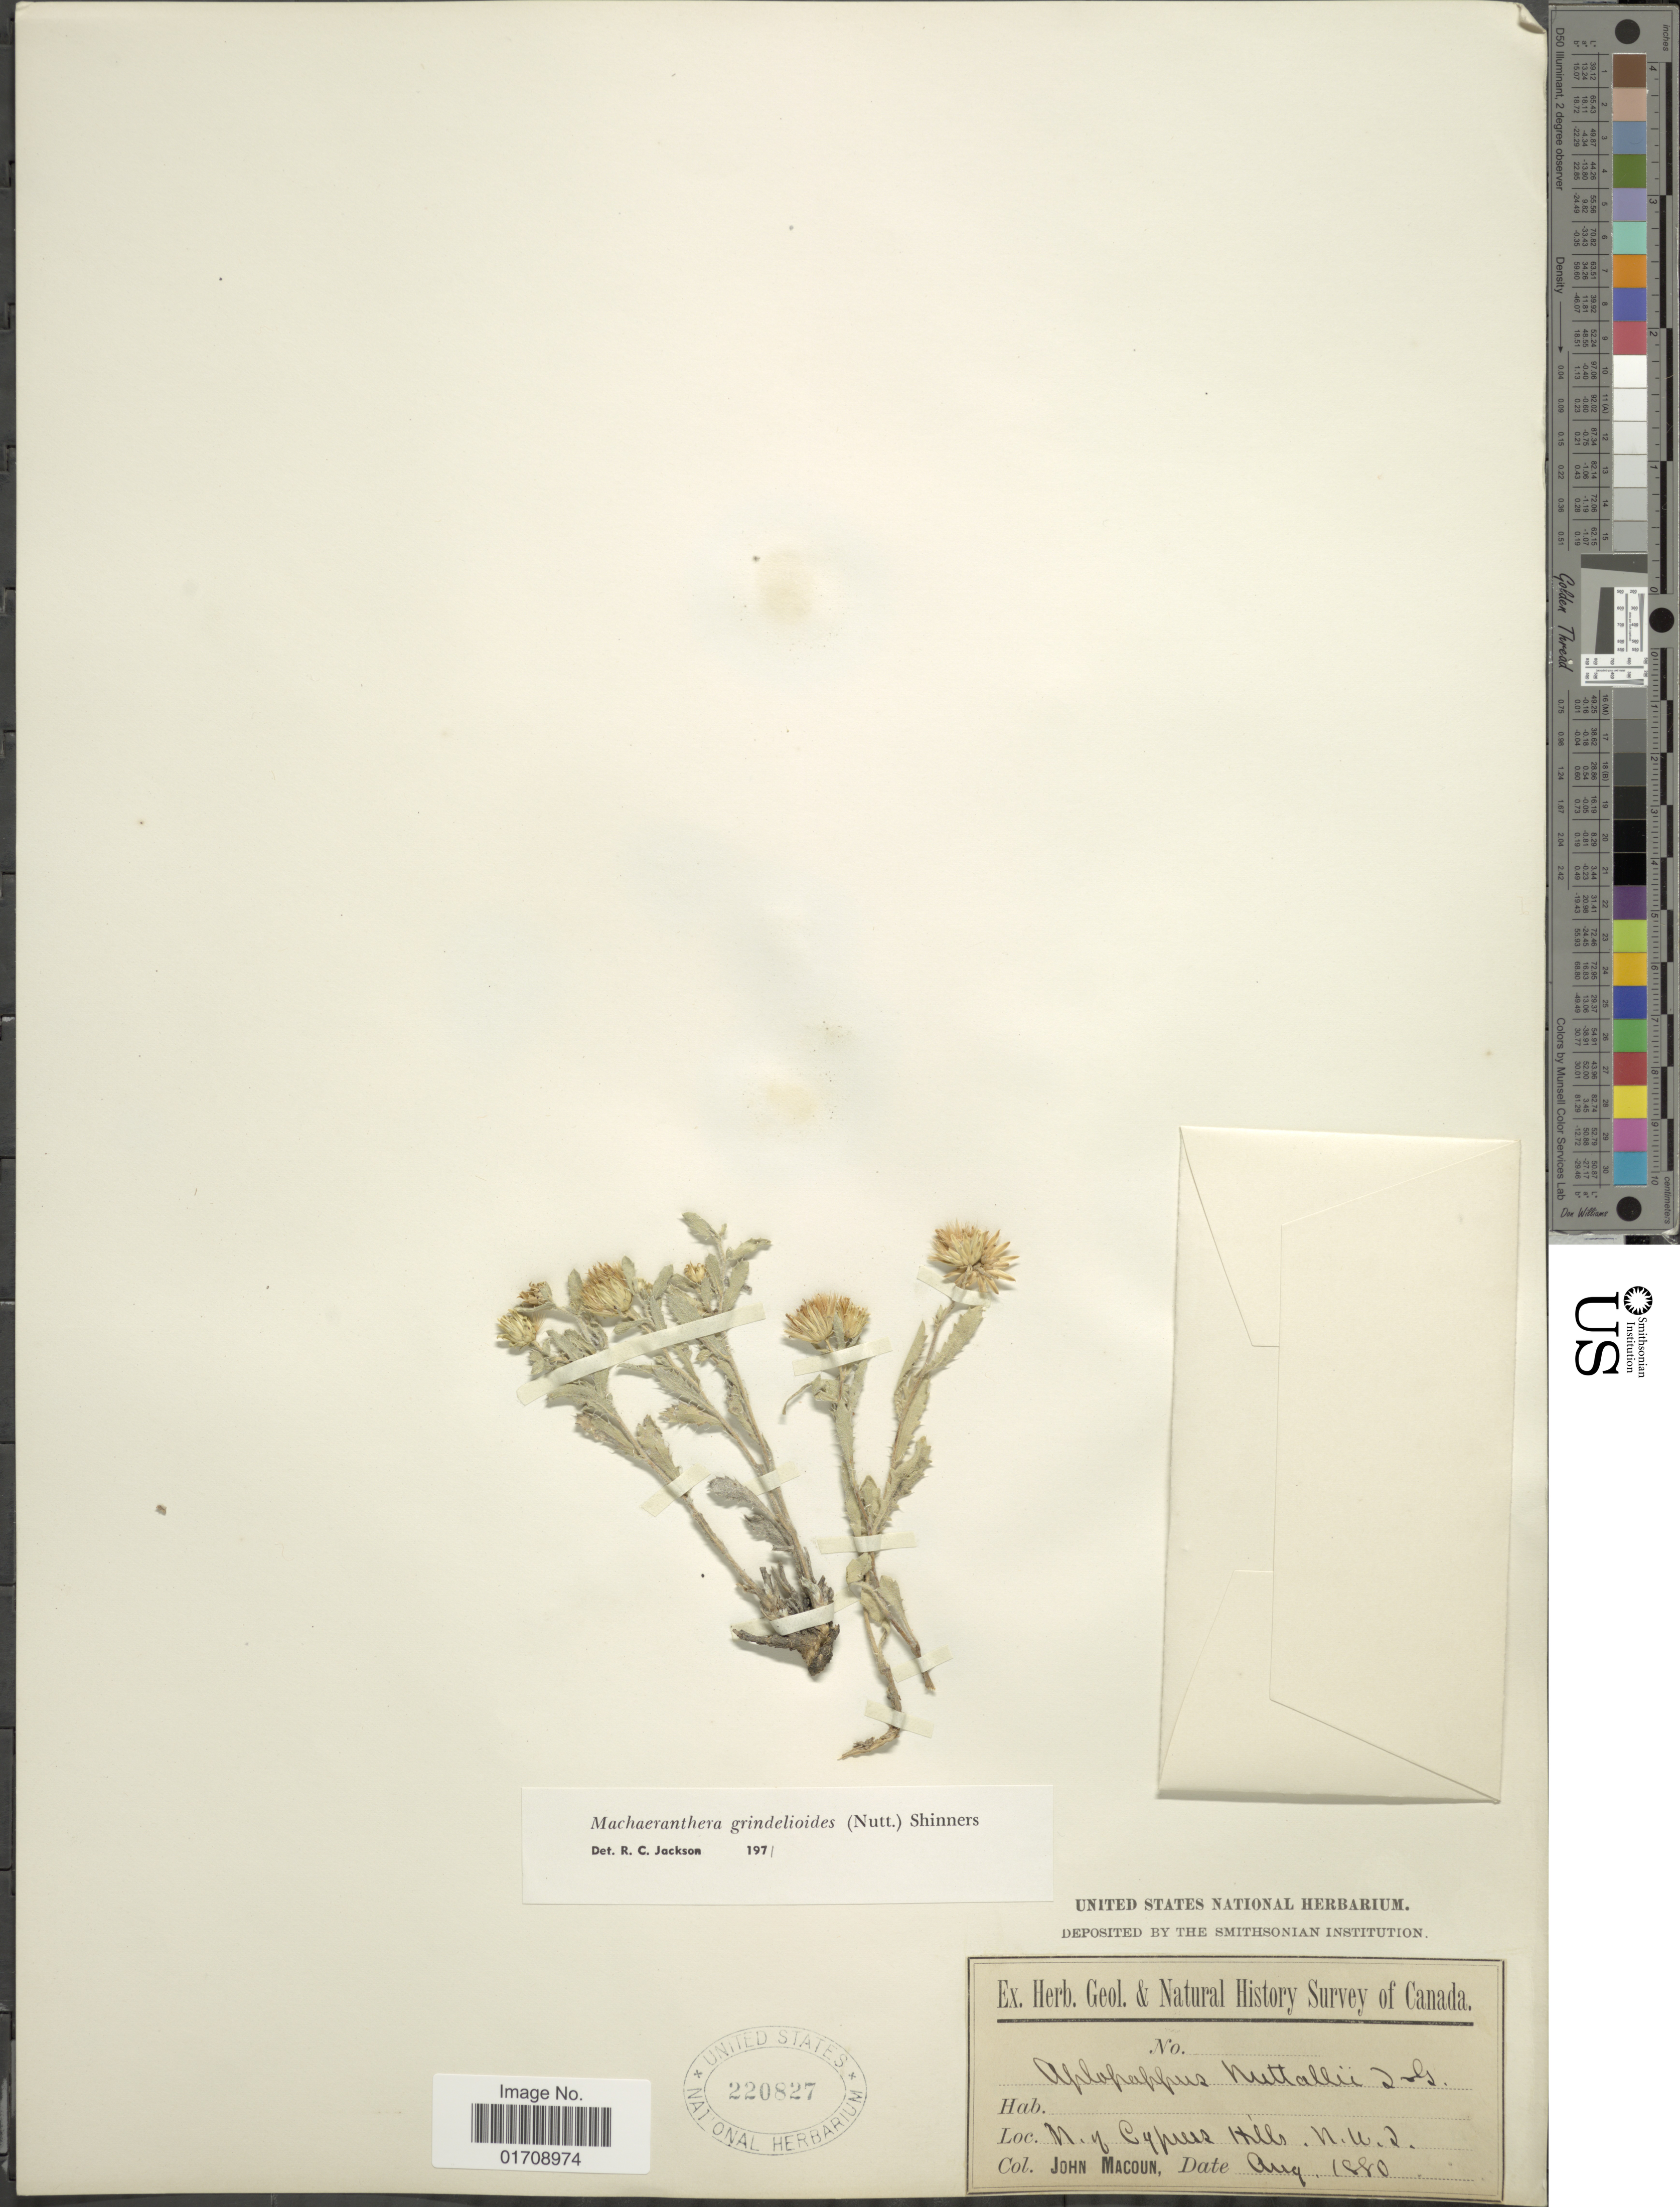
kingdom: Plantae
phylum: Tracheophyta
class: Magnoliopsida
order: Asterales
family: Asteraceae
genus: Machaeranthera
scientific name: Machaeranthera grindelioides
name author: (Nutt.) Shinners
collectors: J. Macoun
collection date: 1880-08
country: Canada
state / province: Northwest Territories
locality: N. of Cypress Hills, N. W. T.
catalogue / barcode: US 220827